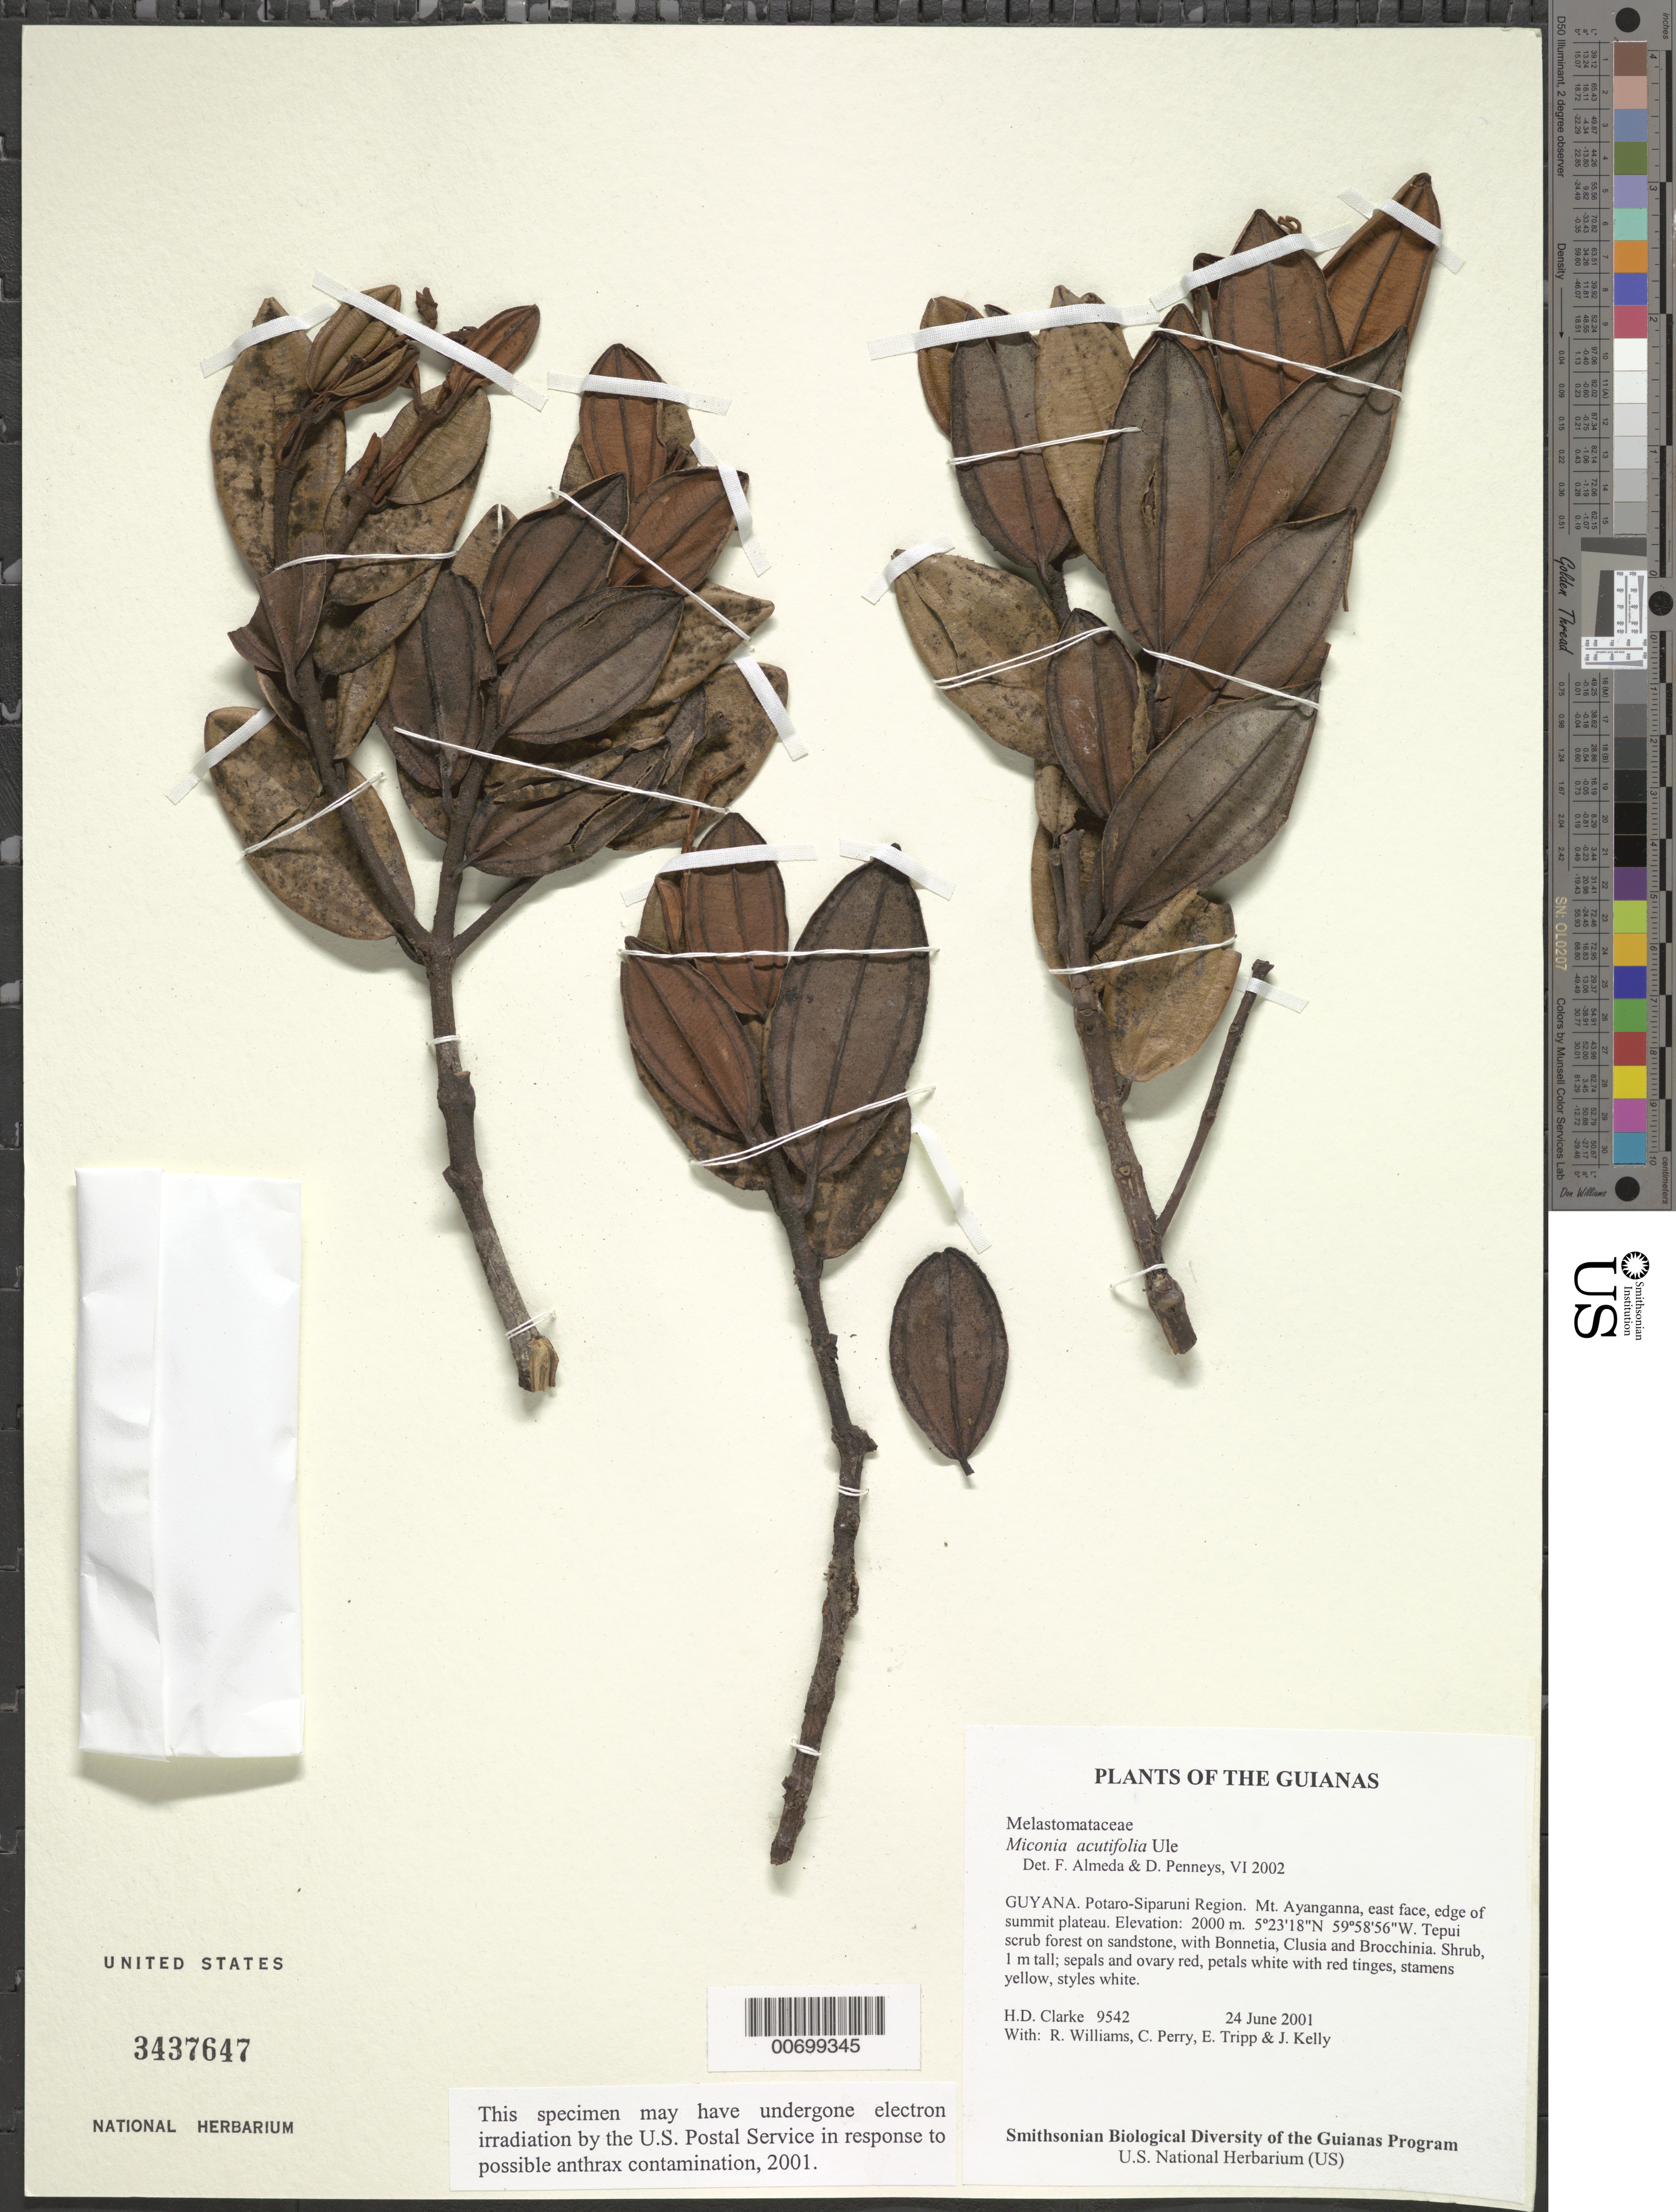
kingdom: Plantae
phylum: Tracheophyta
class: Magnoliopsida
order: Myrtales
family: Melastomataceae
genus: Miconia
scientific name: Miconia acutifolia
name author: Ule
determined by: Almeda, F.; Penneys, D. S.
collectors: H. D. Clarke, R. Williams, C. Perry, E. Tripp & J. Kelly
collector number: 9542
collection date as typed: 24 June 2001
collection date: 2001-06-24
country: Guyana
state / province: Potaro-Siparuni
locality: Mt. Ayanganna, east face, edge of summit plateau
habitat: Tepui scrub forest on sandstone, with Bonnetia, Clusia and Brocchinia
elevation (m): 2000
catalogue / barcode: US 3437647